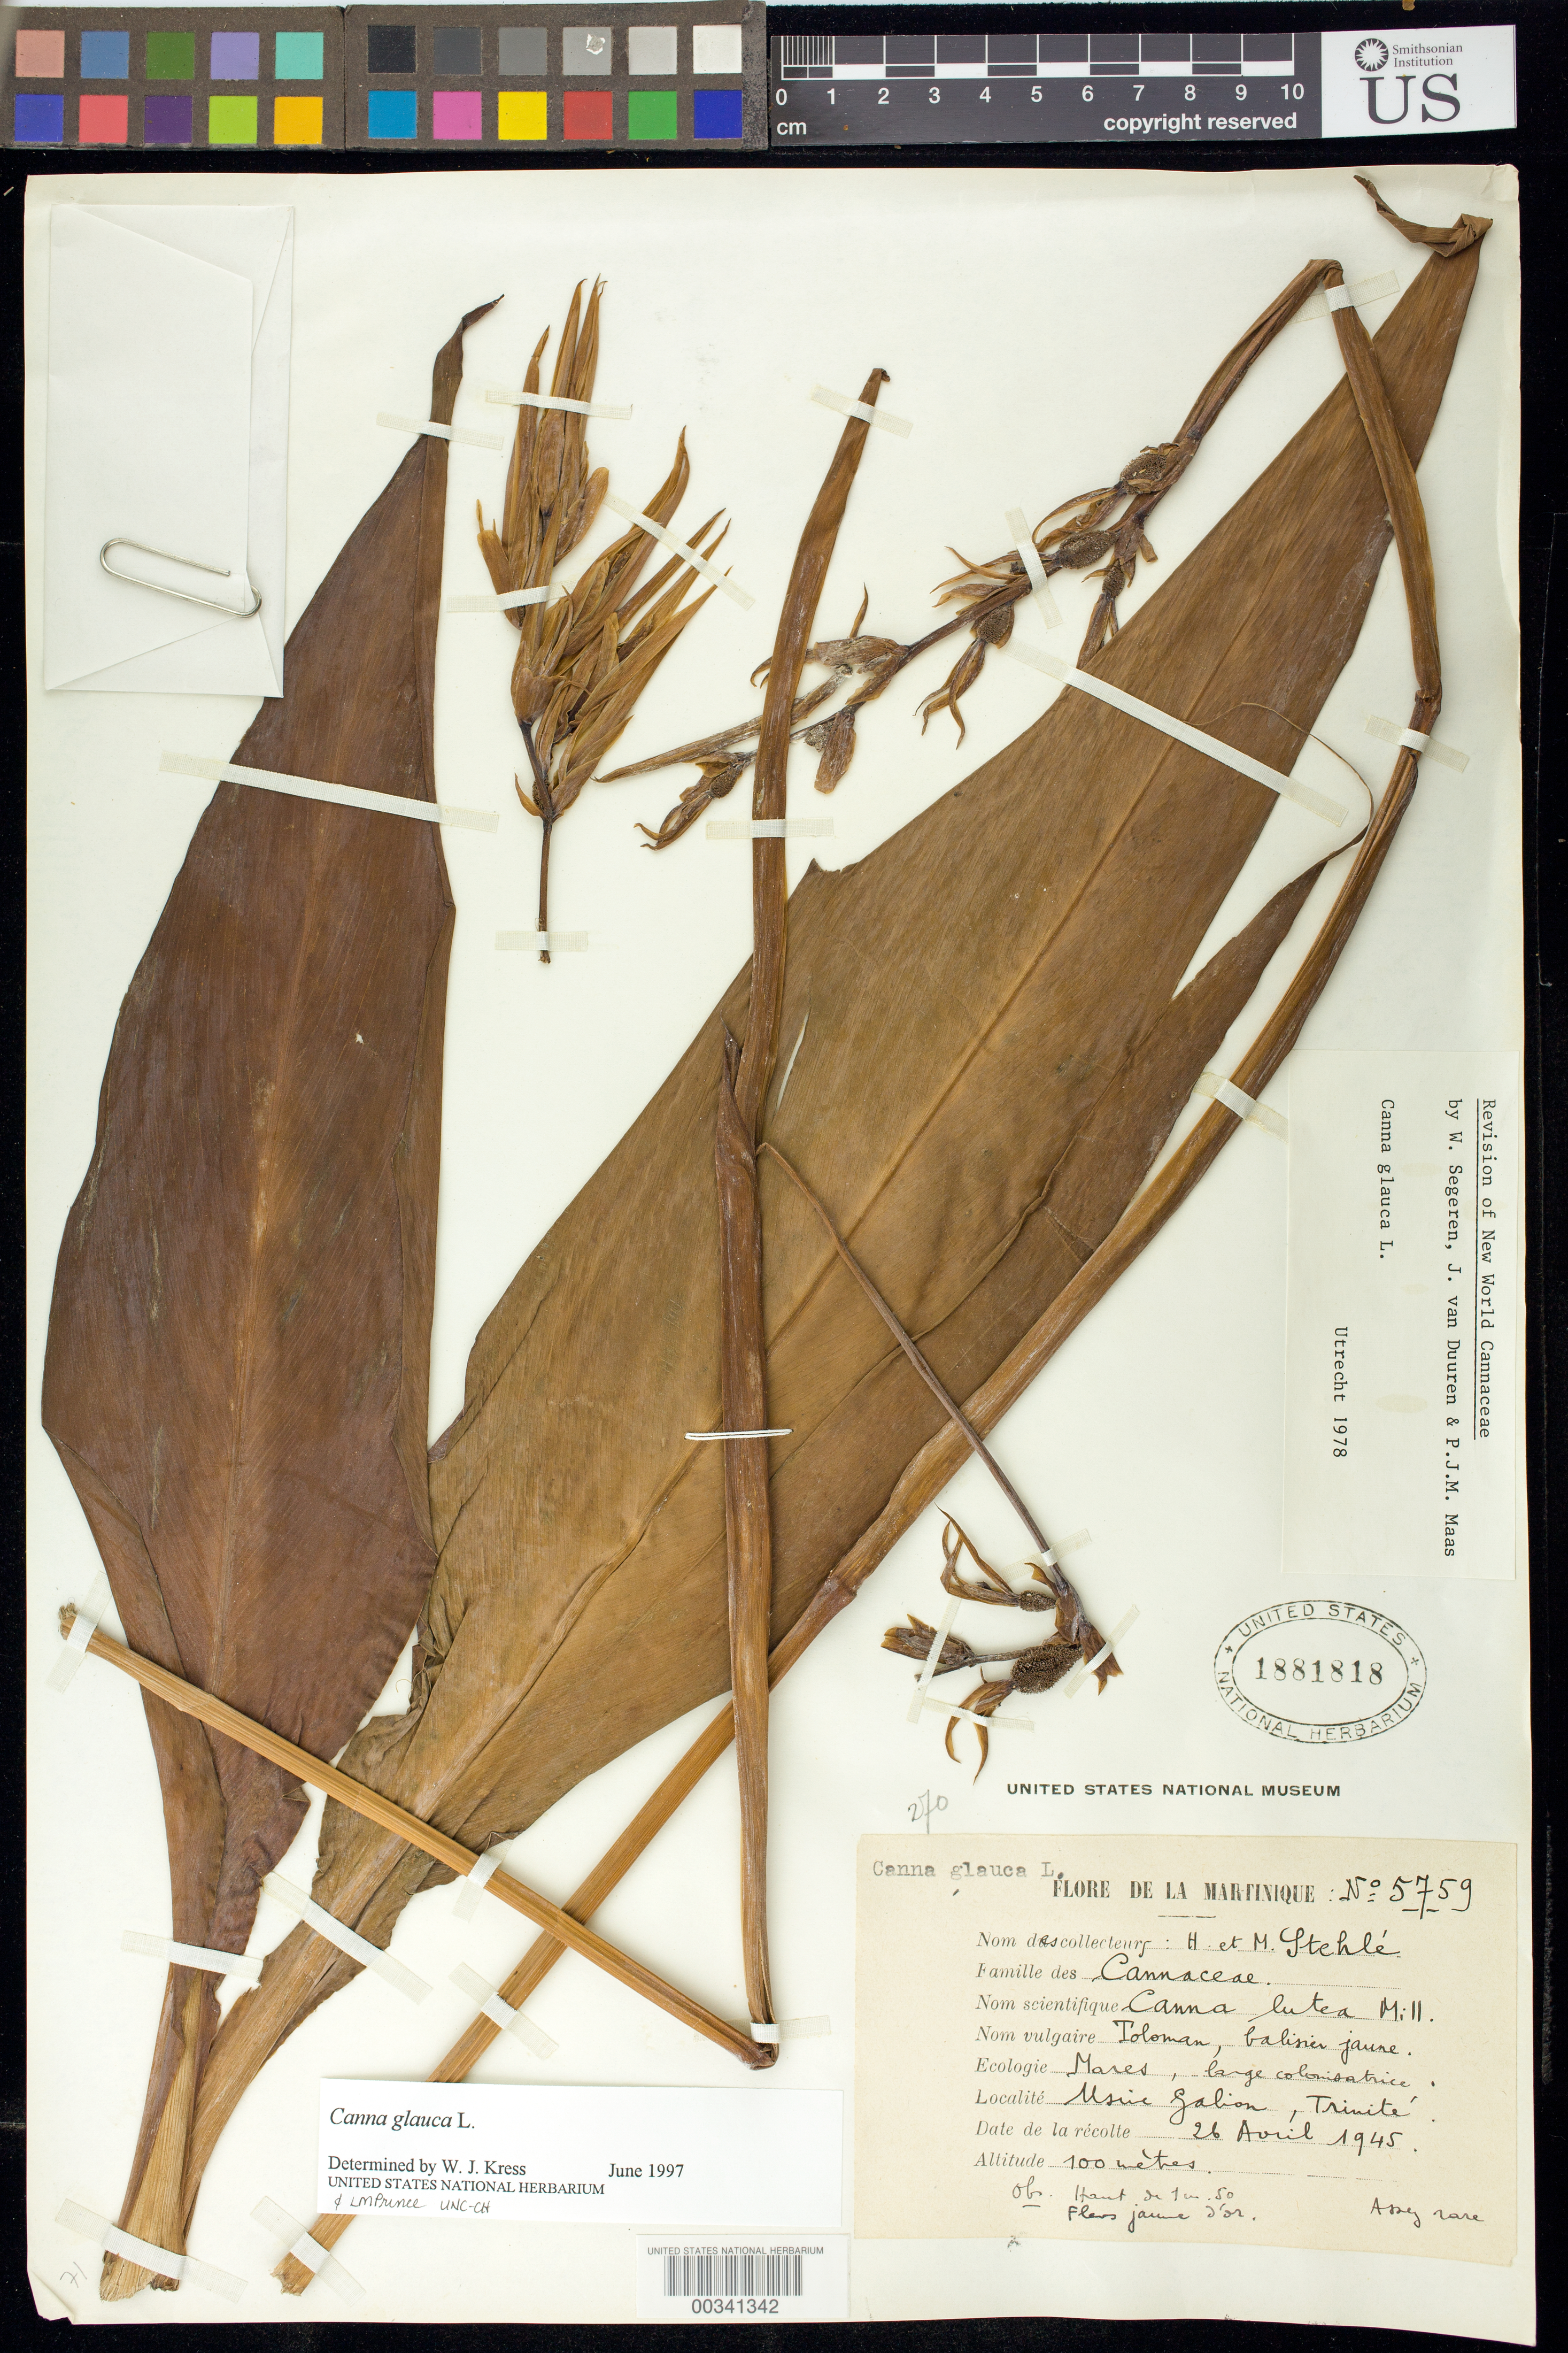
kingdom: Plantae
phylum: Tracheophyta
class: Liliopsida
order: Zingiberales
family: Cannaceae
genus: Canna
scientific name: Canna glauca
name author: L.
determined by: Segeren, W.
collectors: H. Stehlé & M. Stehlé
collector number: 5759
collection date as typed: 26 Apr 1945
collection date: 1945-04-26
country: Martinique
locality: Usine Galion, Trinite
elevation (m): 100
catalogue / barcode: US 1881818